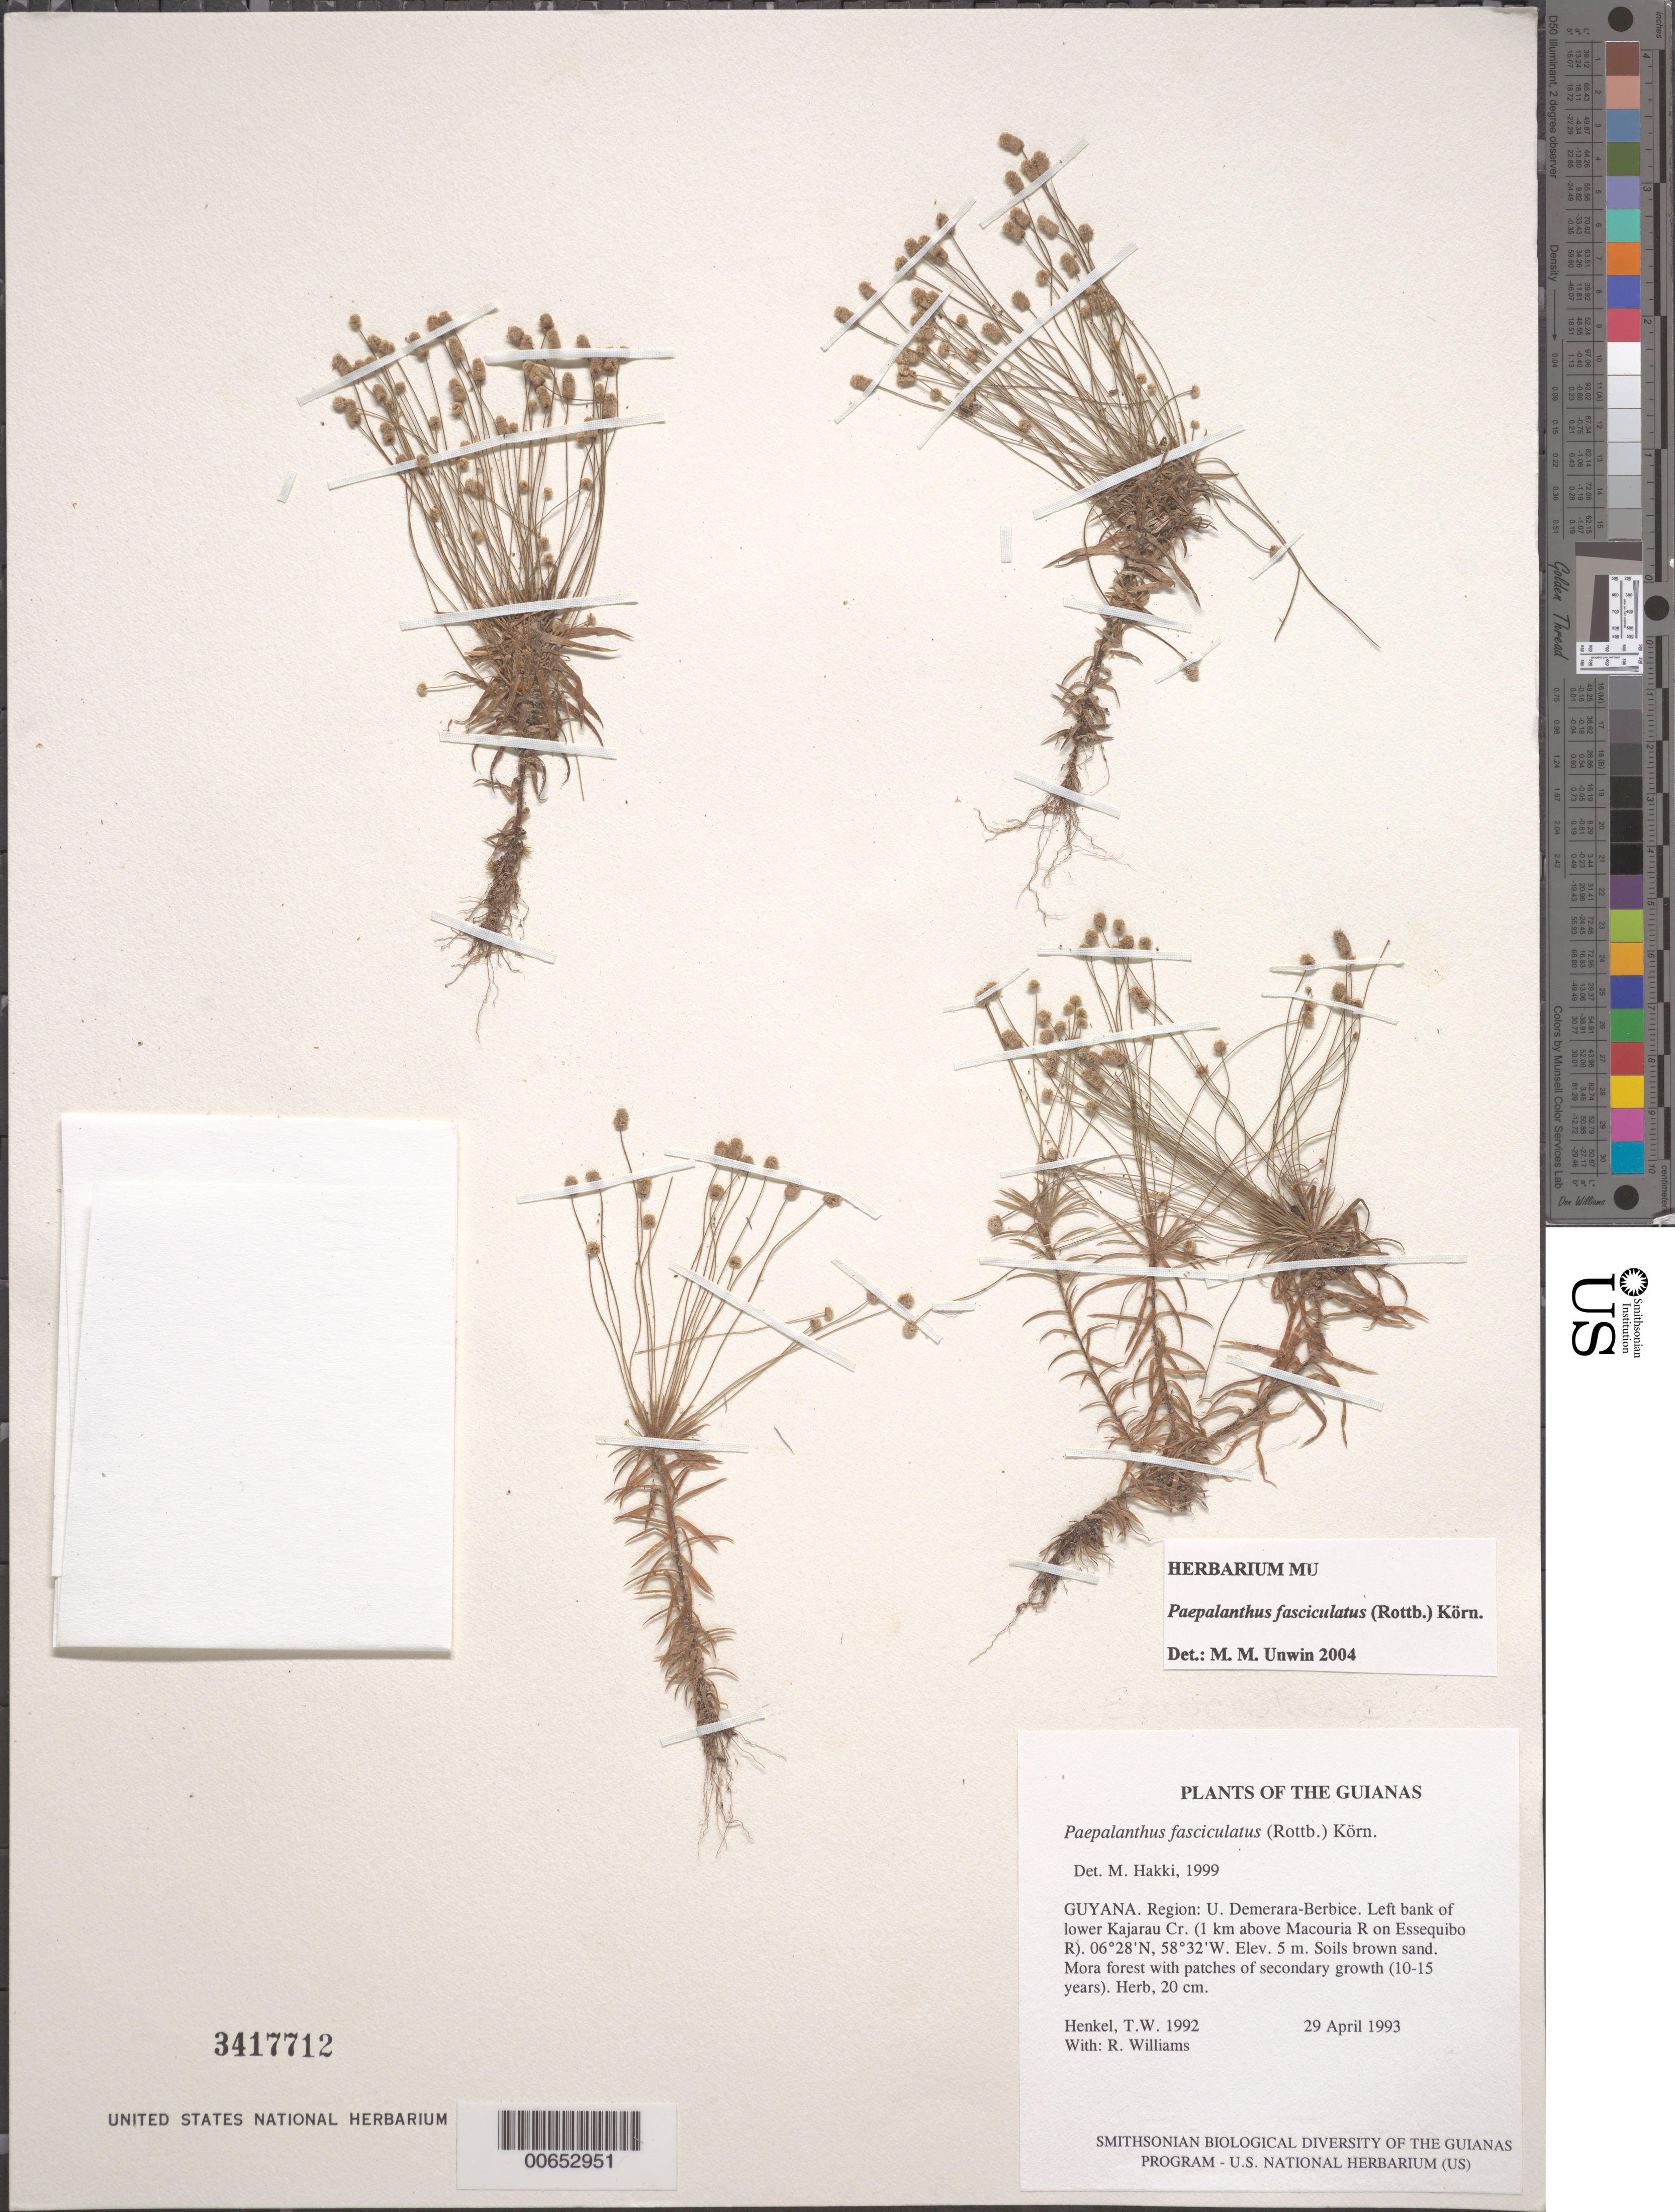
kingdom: Plantae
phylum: Tracheophyta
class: Liliopsida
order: Poales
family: Eriocaulaceae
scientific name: Giuliettia fasciculata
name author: (Rottb.) Andrino & Sano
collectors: T. Henkel & R. Williams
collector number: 1992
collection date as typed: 29 April 1993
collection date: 1993-04-29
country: Guyana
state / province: U. Demerara-Berbice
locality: Left bank of lower Kajarau Cr. (1 km above Macouria R on Essequibo R)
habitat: Soils brown sand. Mora forest with patches of secondary growth (10-15 years)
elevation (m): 5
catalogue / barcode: US 3417712